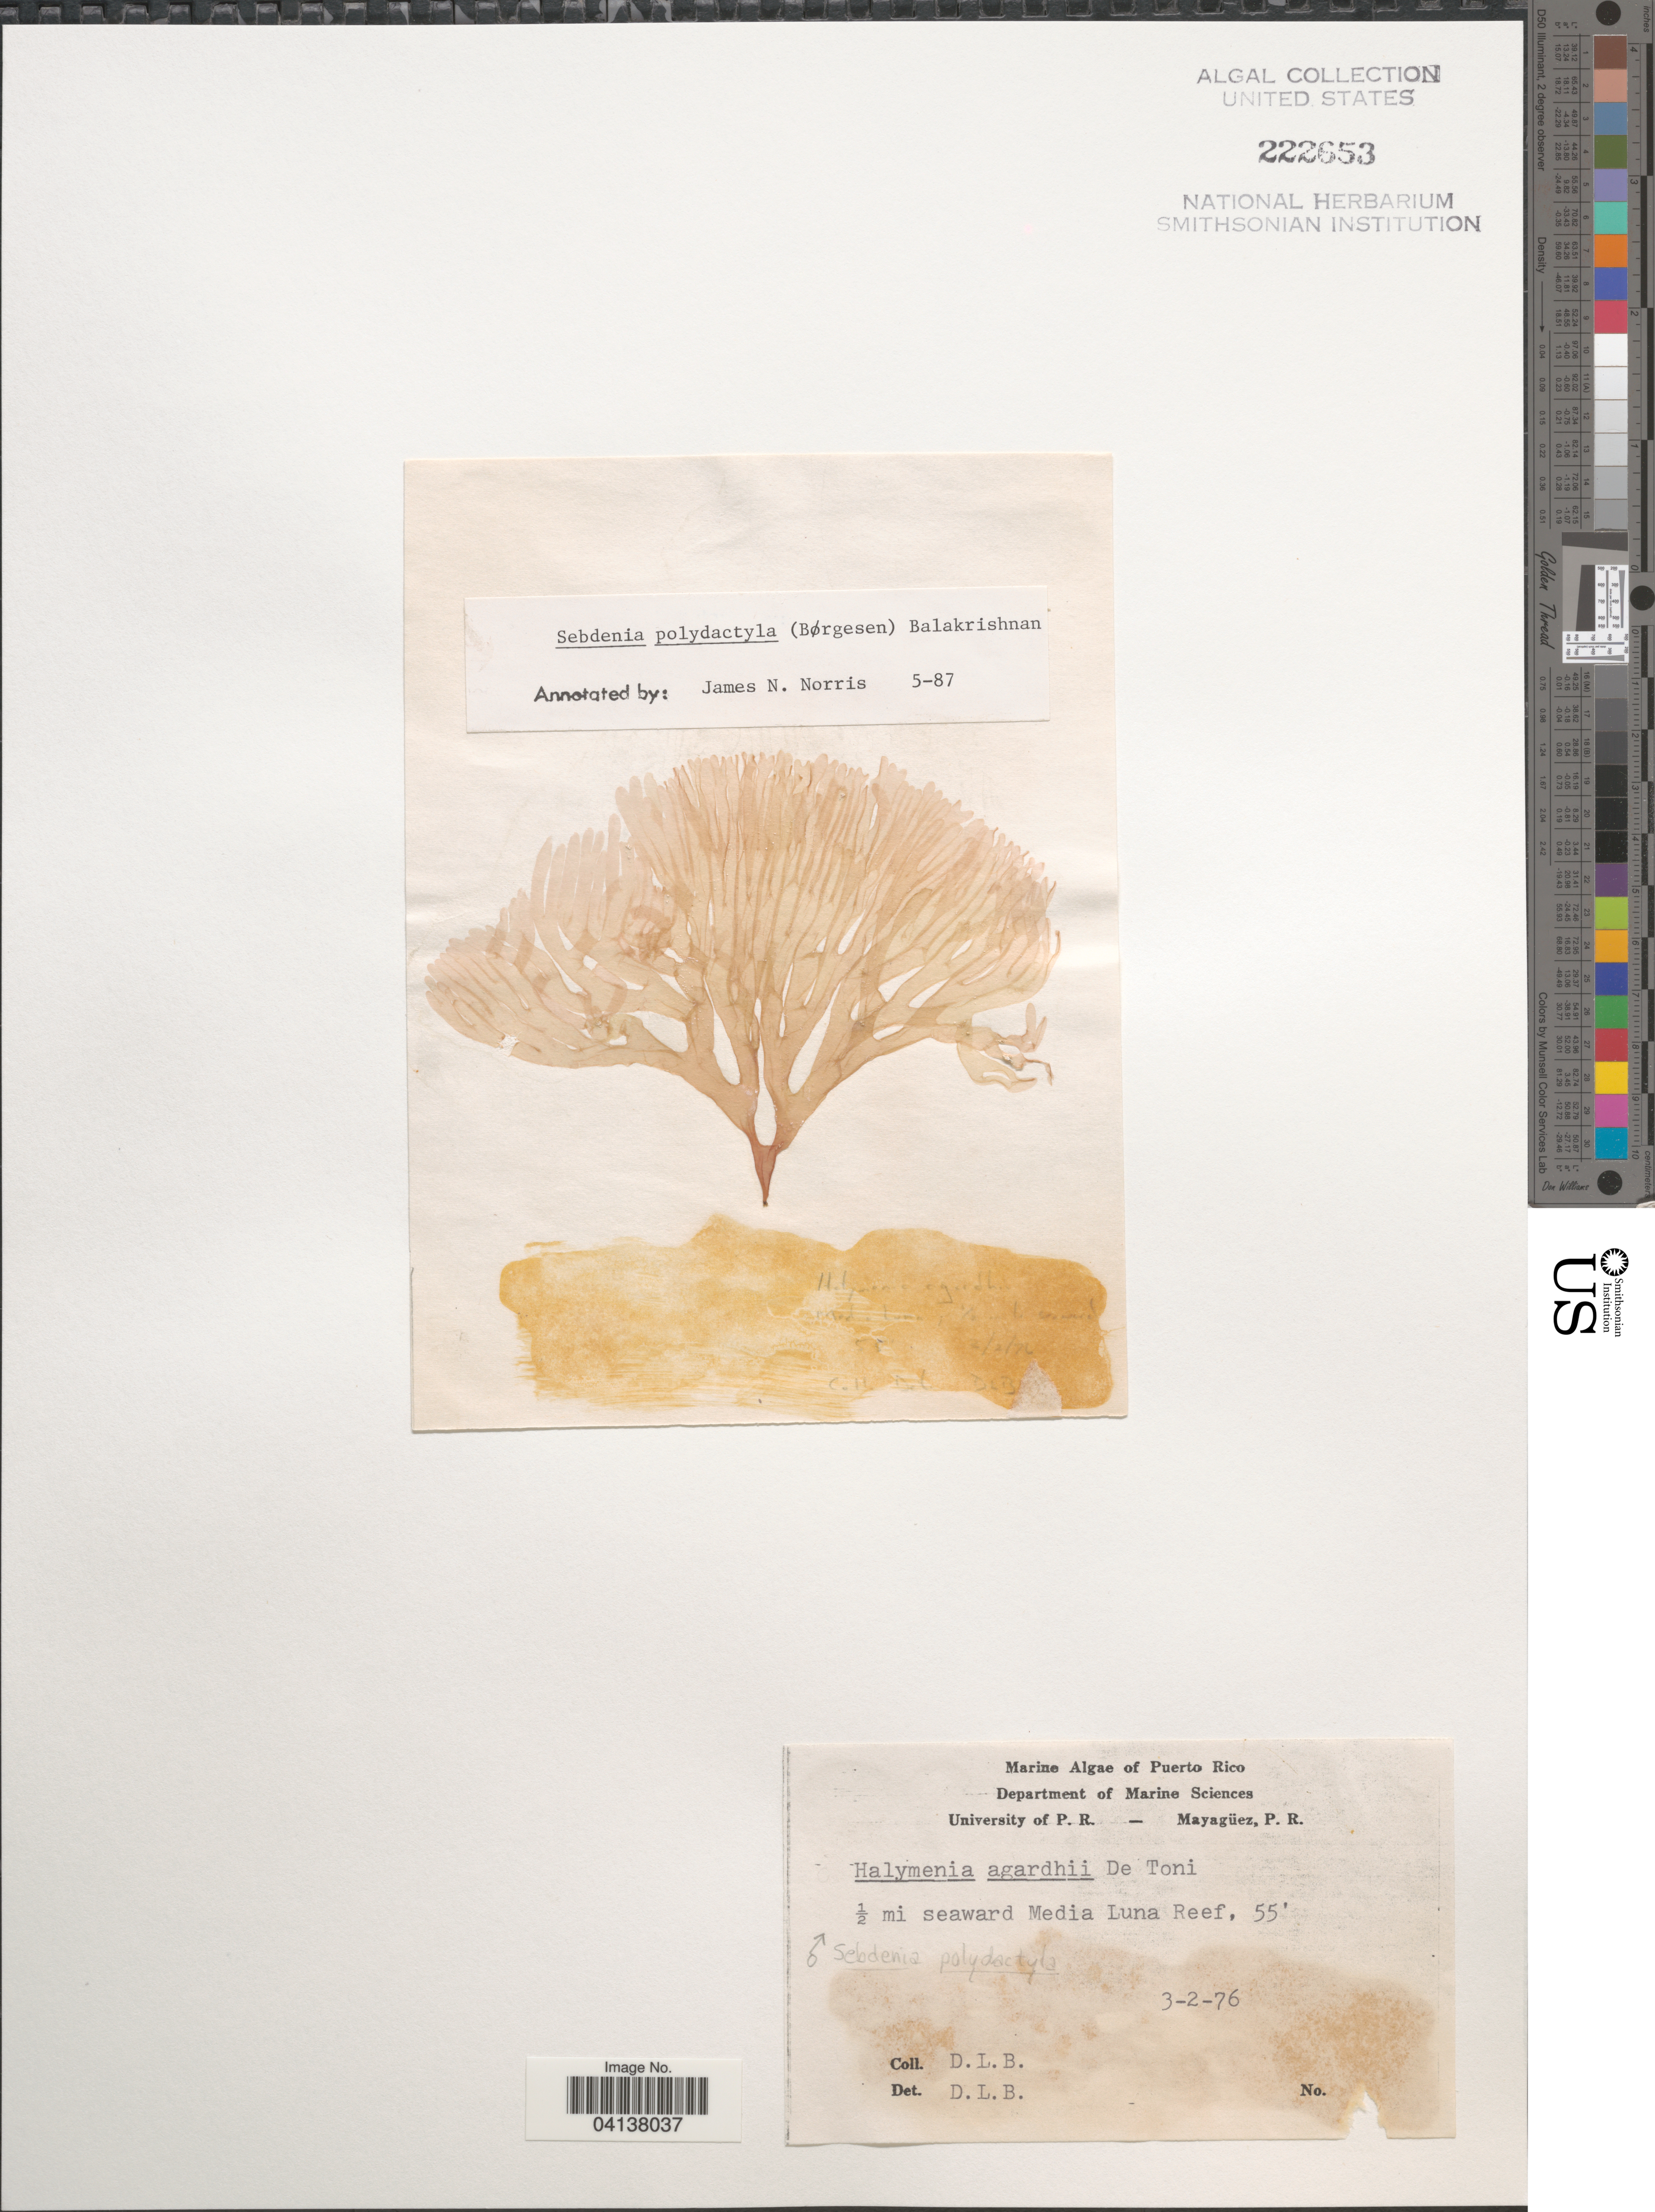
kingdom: Plantae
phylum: Rhodophyta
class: Florideophyceae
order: Sebdeniales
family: Sebdeniaceae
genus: Sebdenia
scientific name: Sebdenia polydactyla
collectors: D. L. B.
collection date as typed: Transcribed d/m/y: 3/2/76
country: Puerto Rico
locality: ½ mi seaward Media Luna Reef.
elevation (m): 17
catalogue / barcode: US 222653